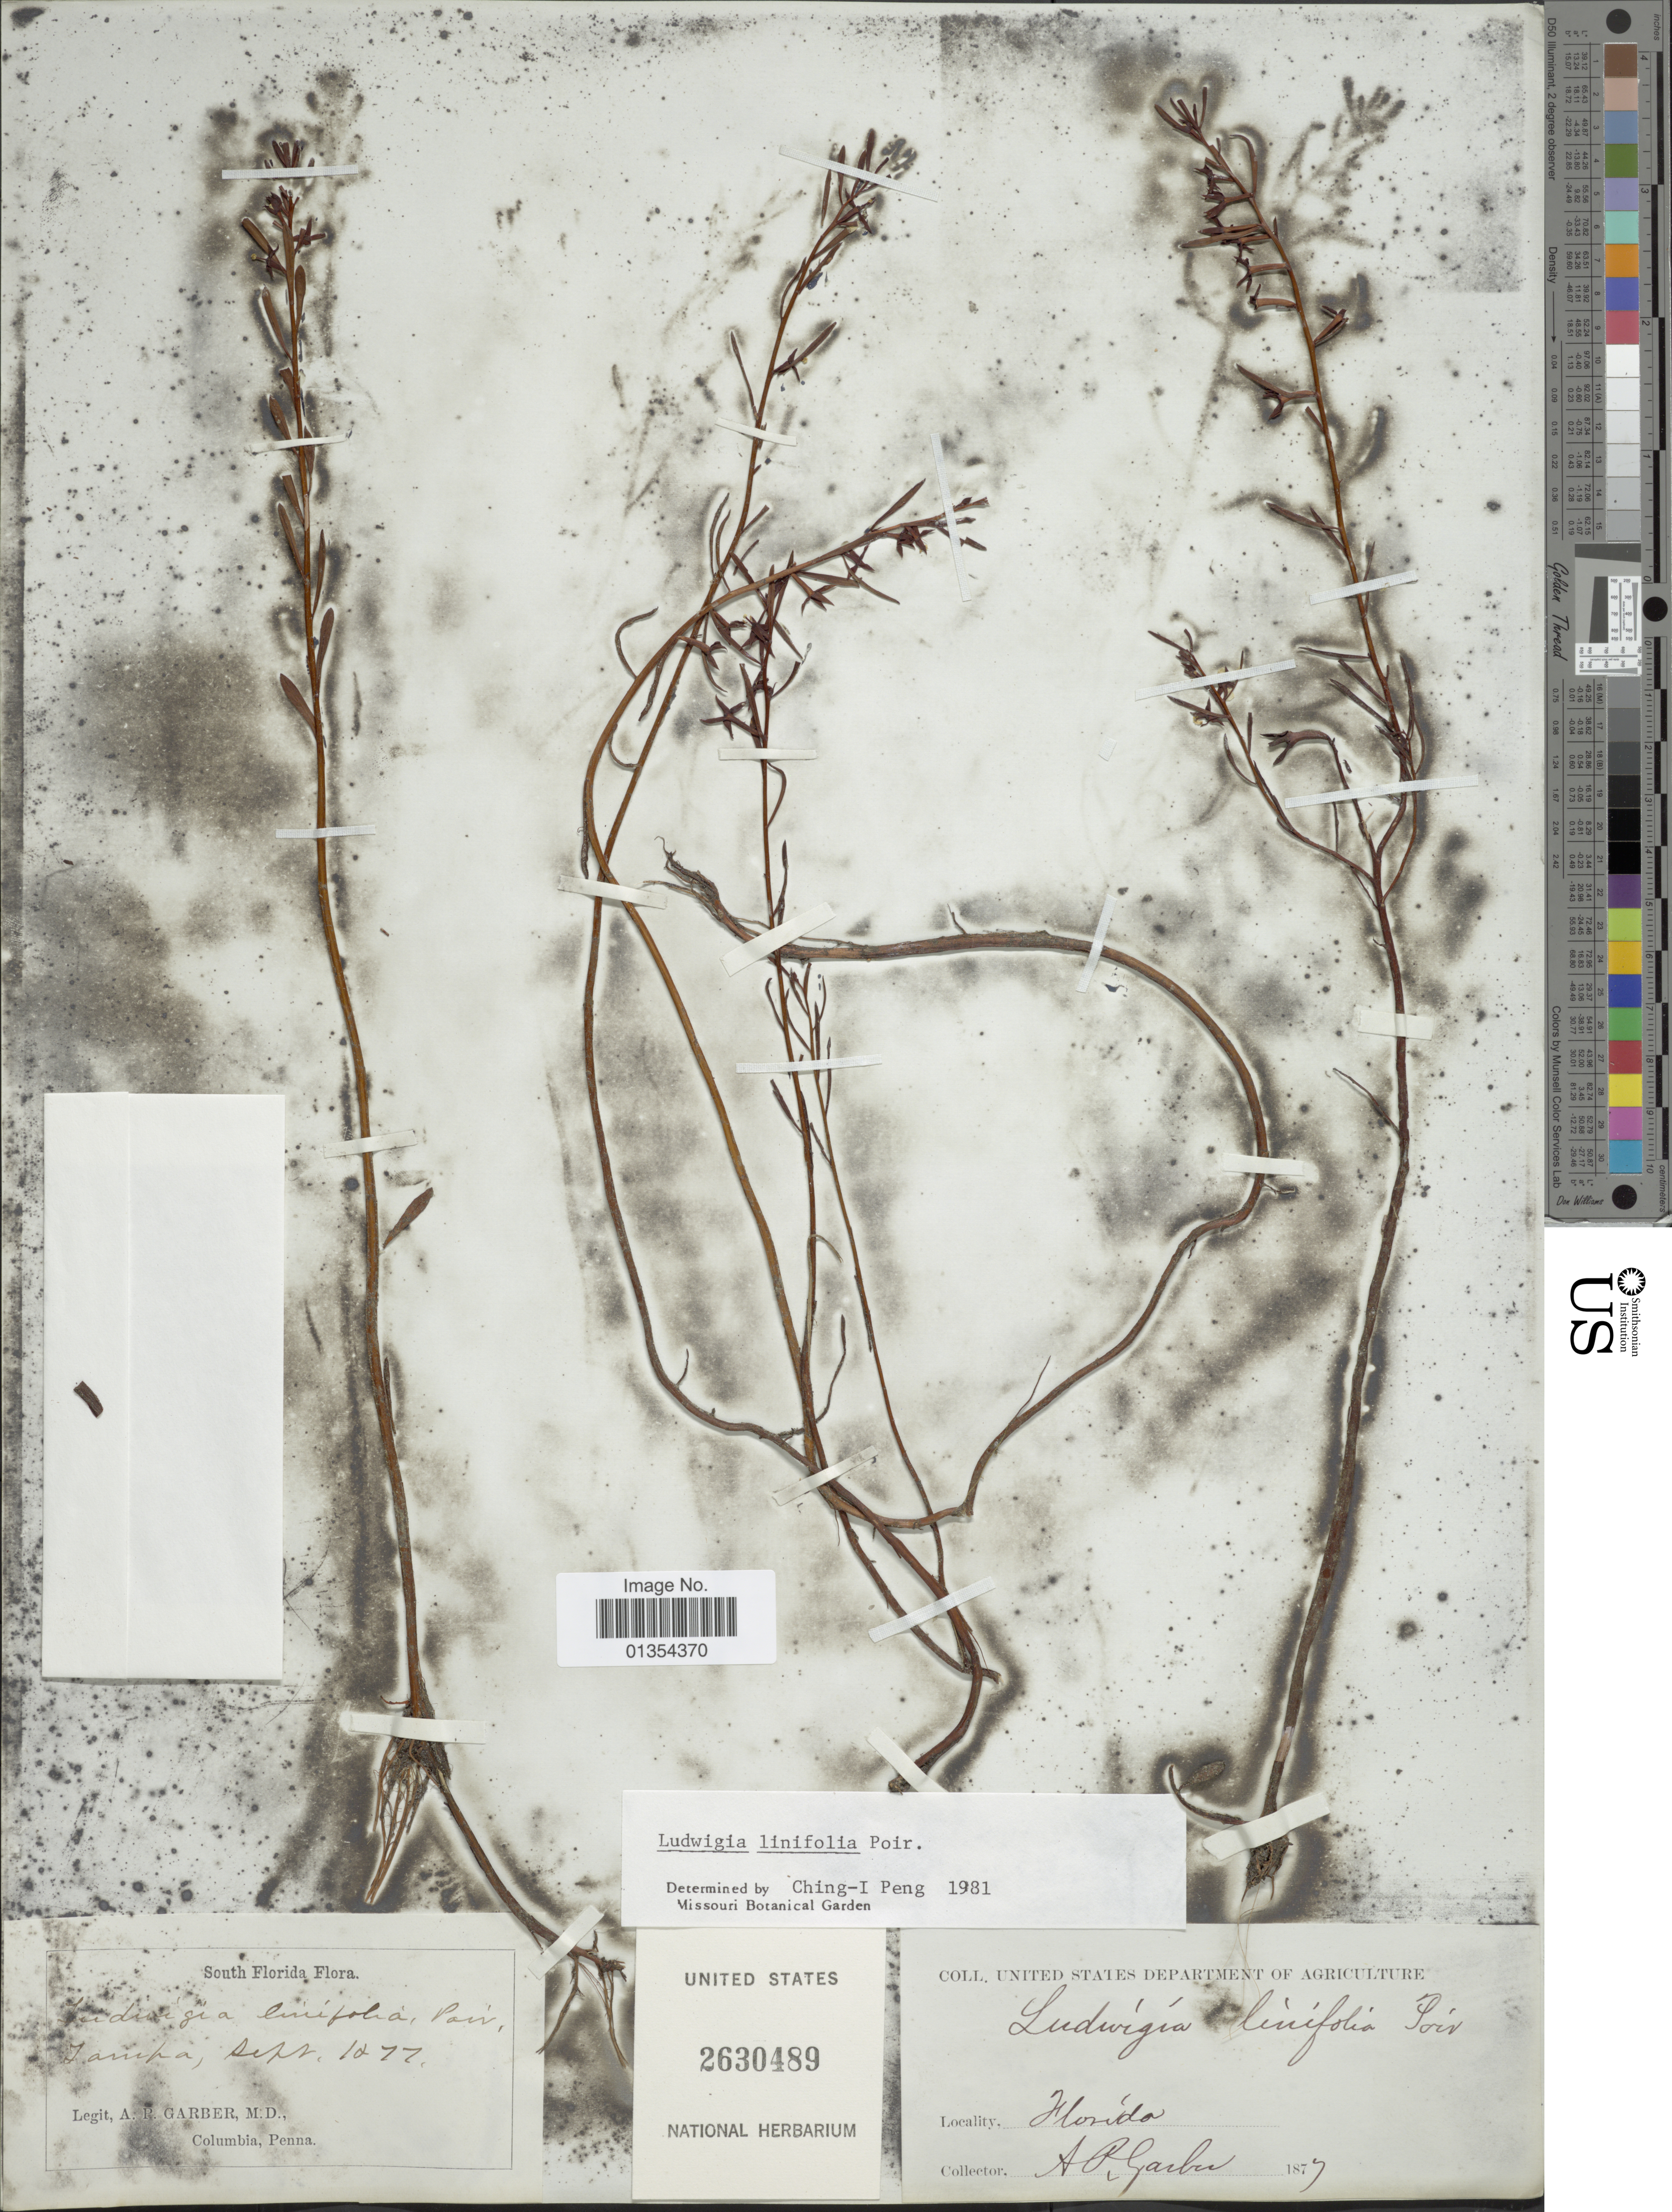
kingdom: Plantae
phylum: Tracheophyta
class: Magnoliopsida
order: Myrtales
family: Onagraceae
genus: Ludwigia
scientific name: Ludwigia linifolia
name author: Poir.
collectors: A. P. Garber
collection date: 1877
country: United States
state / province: Florida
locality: South Florida, Columbia, Penna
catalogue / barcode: US 2630489